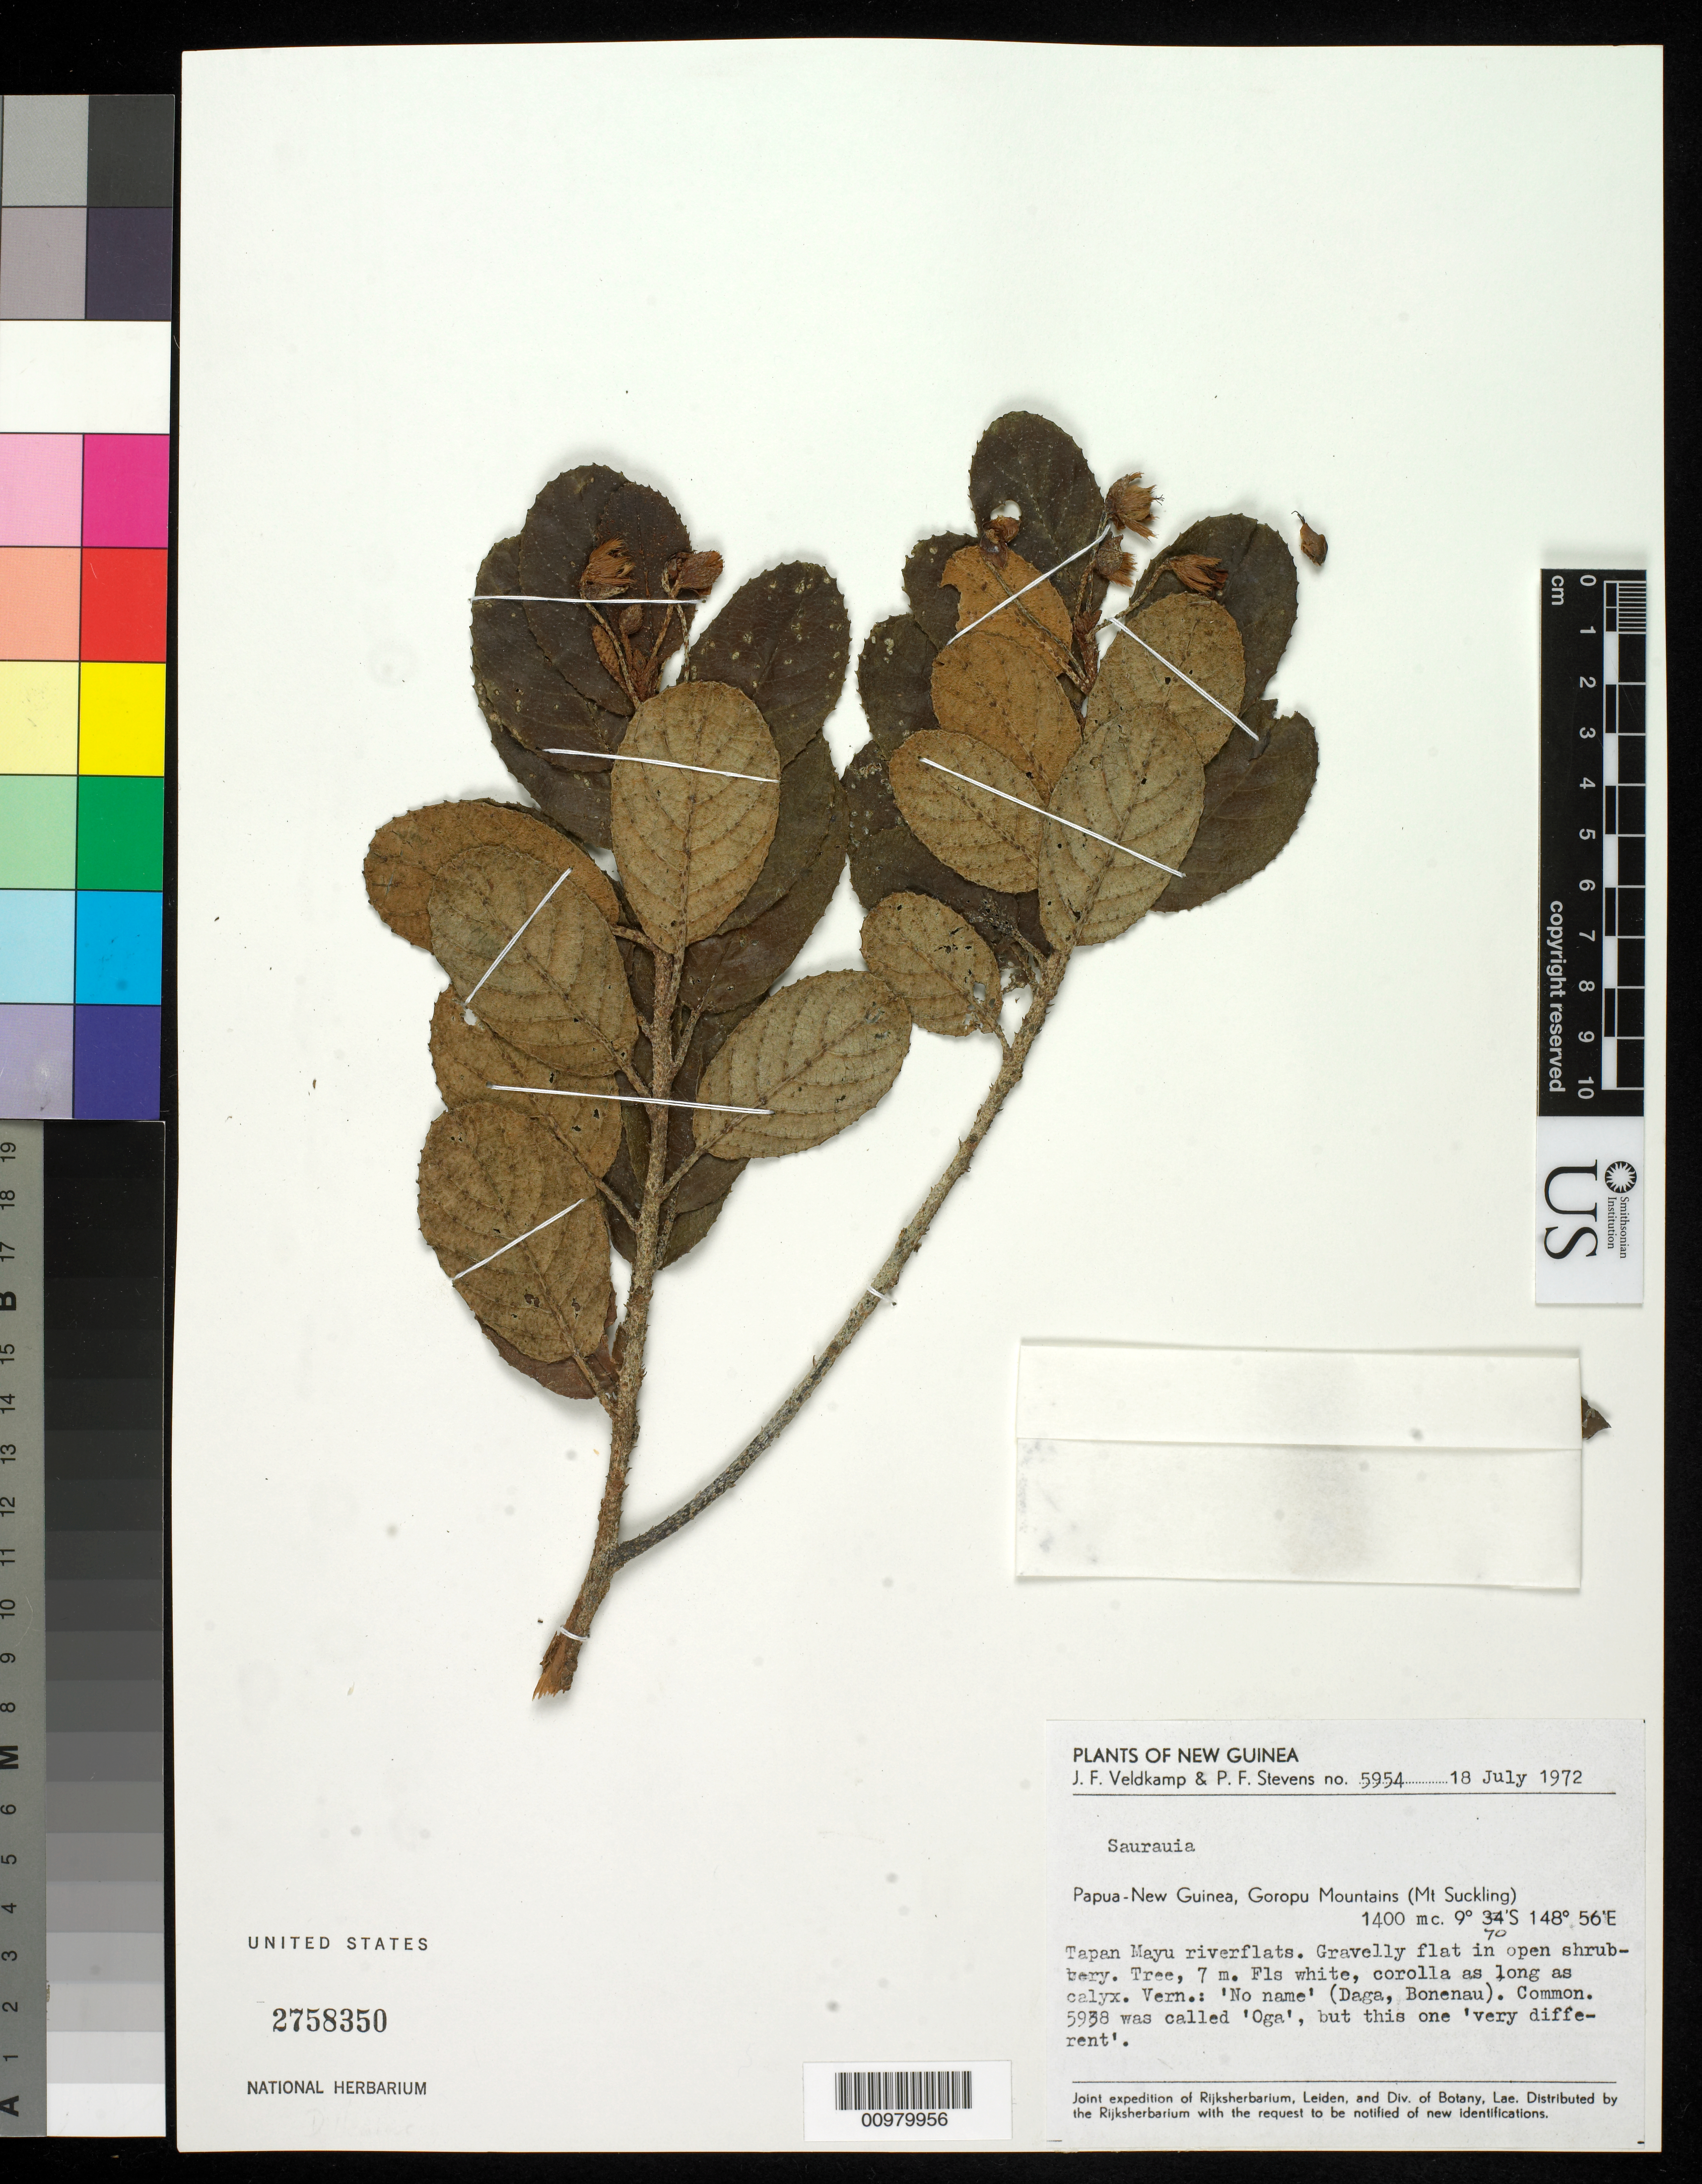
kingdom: Plantae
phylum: Tracheophyta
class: Magnoliopsida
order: Ericales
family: Actinidiaceae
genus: Saurauia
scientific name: Saurauia sp.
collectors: J. F. Veldkamp & P. F. Stevens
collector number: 5954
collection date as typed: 19 Jul 1972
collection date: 1972-07-19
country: Papua New Guinea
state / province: Northern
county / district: Tufi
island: New Guinea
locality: Goropu Mountains (Mt. Suckling)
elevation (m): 1400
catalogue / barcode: US 2758350